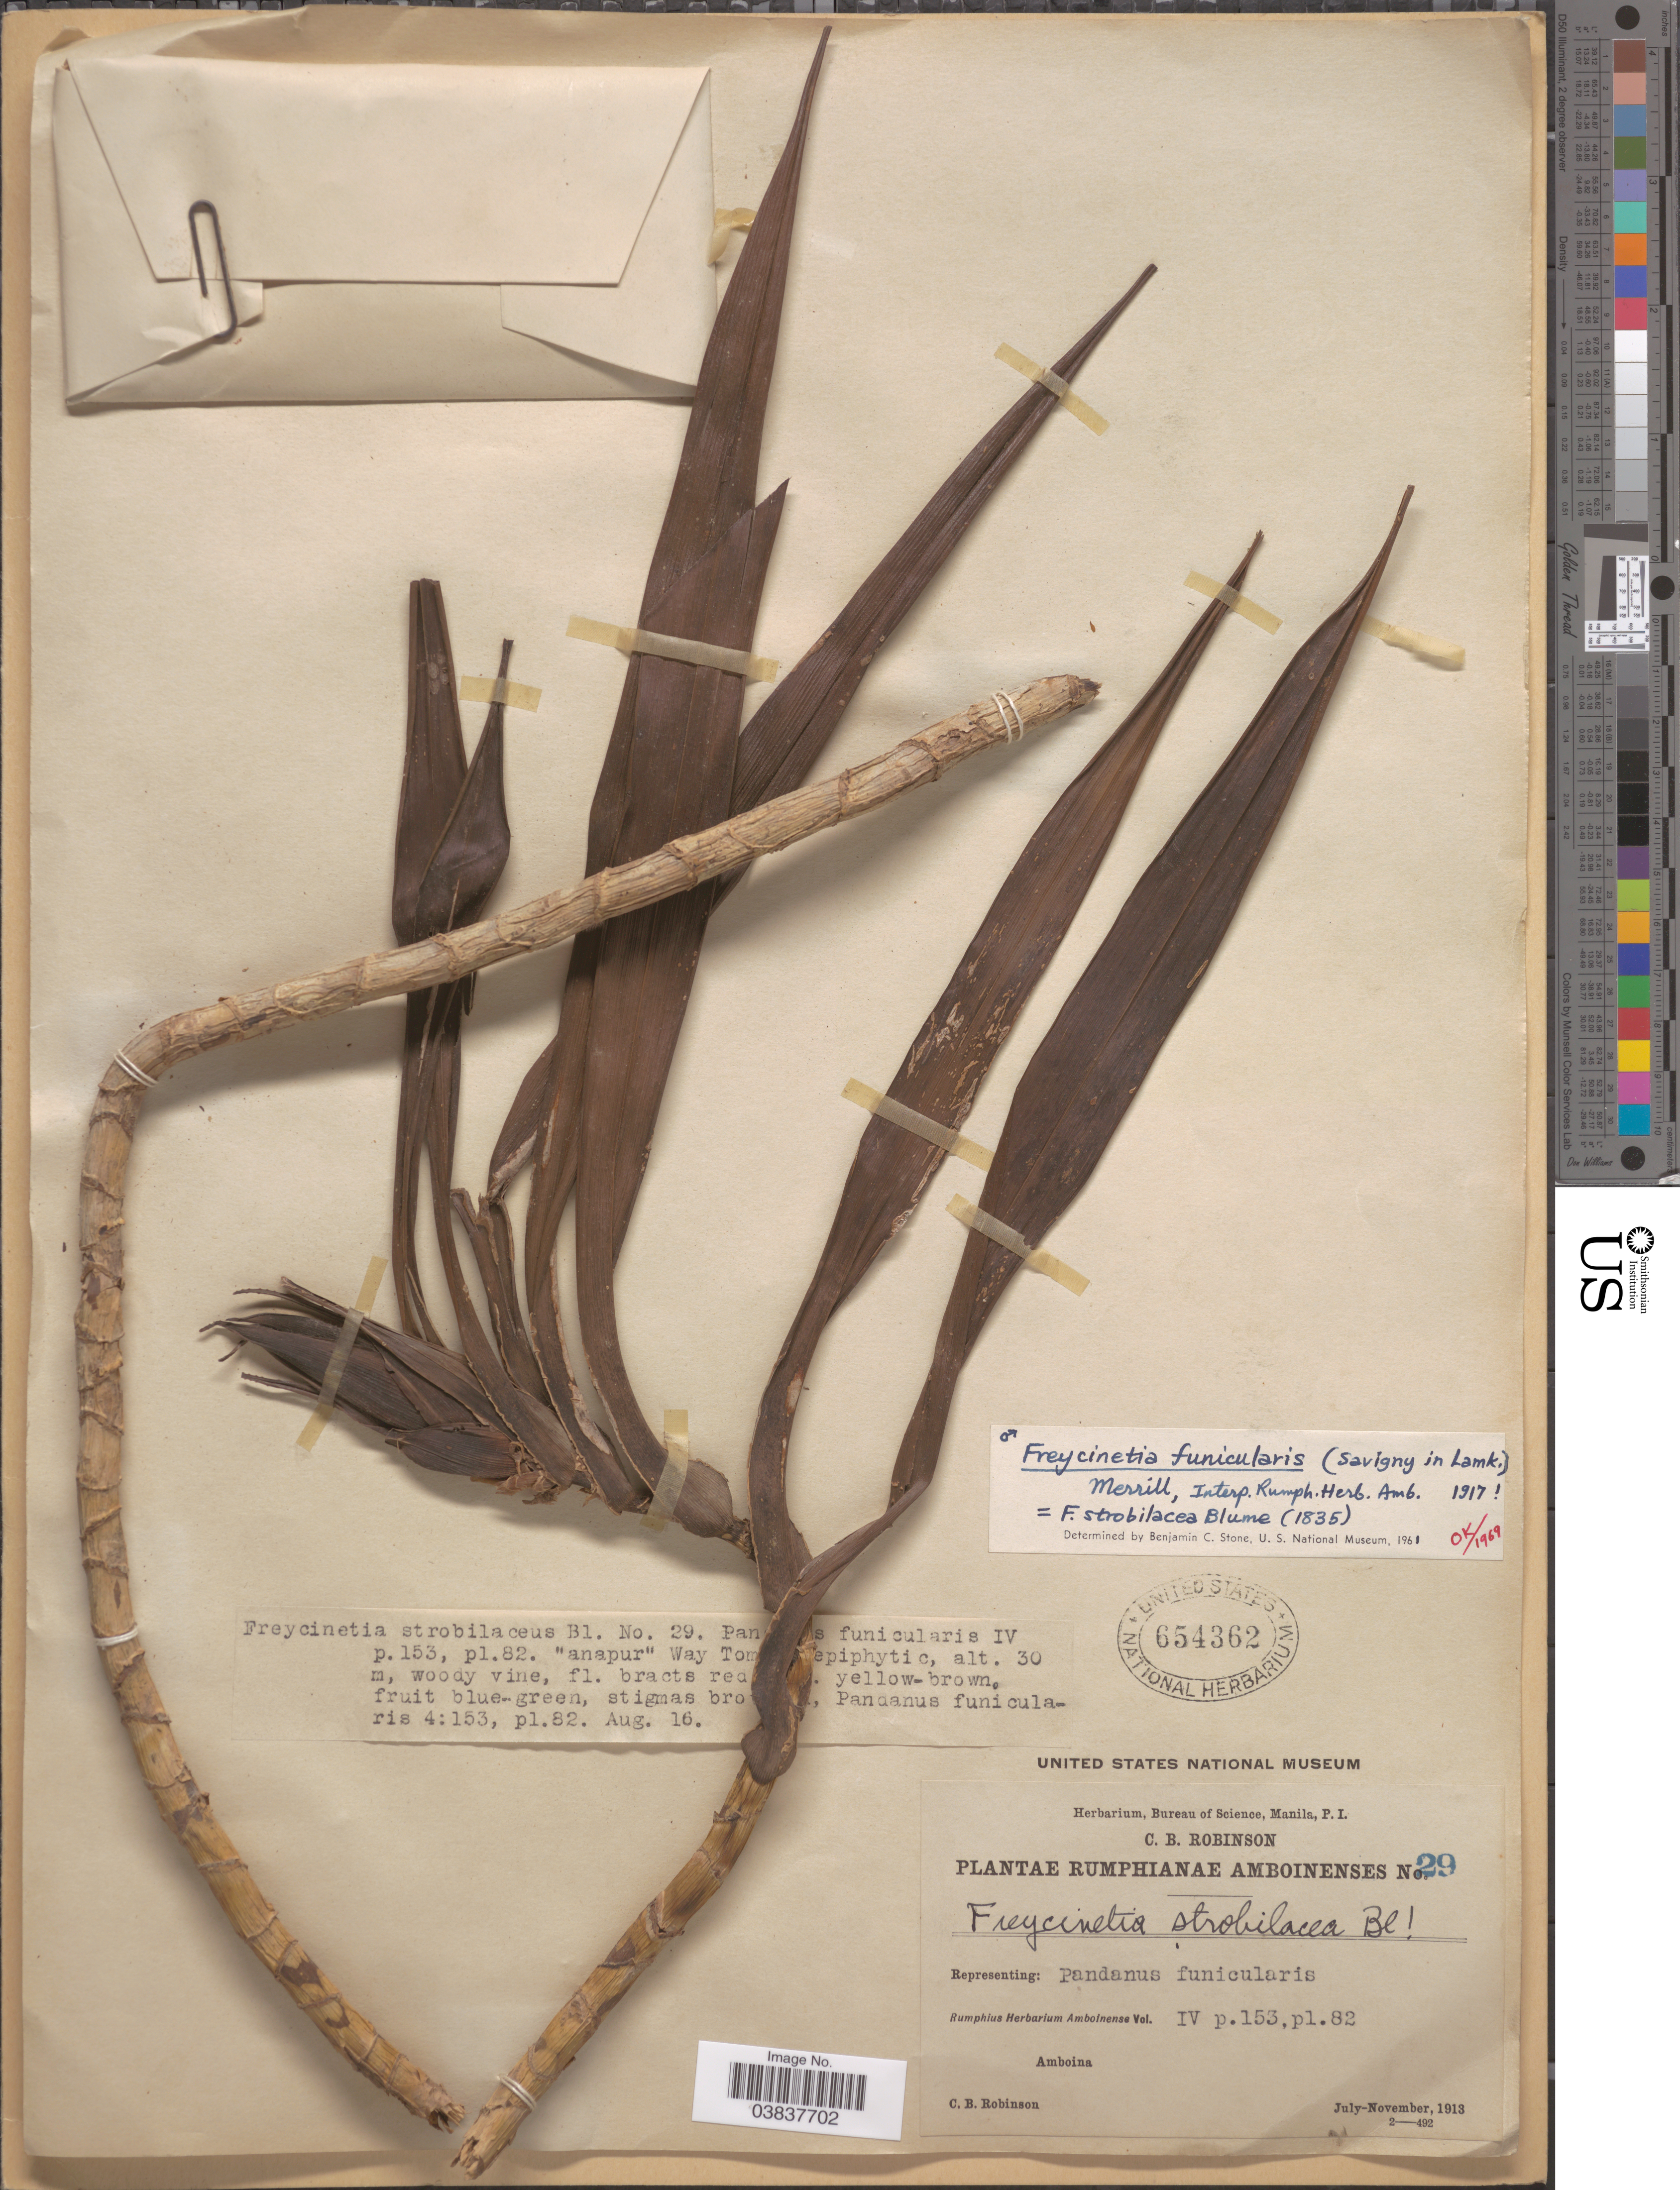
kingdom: Plantae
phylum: Tracheophyta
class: Liliopsida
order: Pandanales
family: Pandanaceae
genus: Freycinetia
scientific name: Freycinetia funicularis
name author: (Sav.) Merr.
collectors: C. Robinson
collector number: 29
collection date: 1913-08-16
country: Indonesia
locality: Amboina.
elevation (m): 30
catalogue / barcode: US 654362